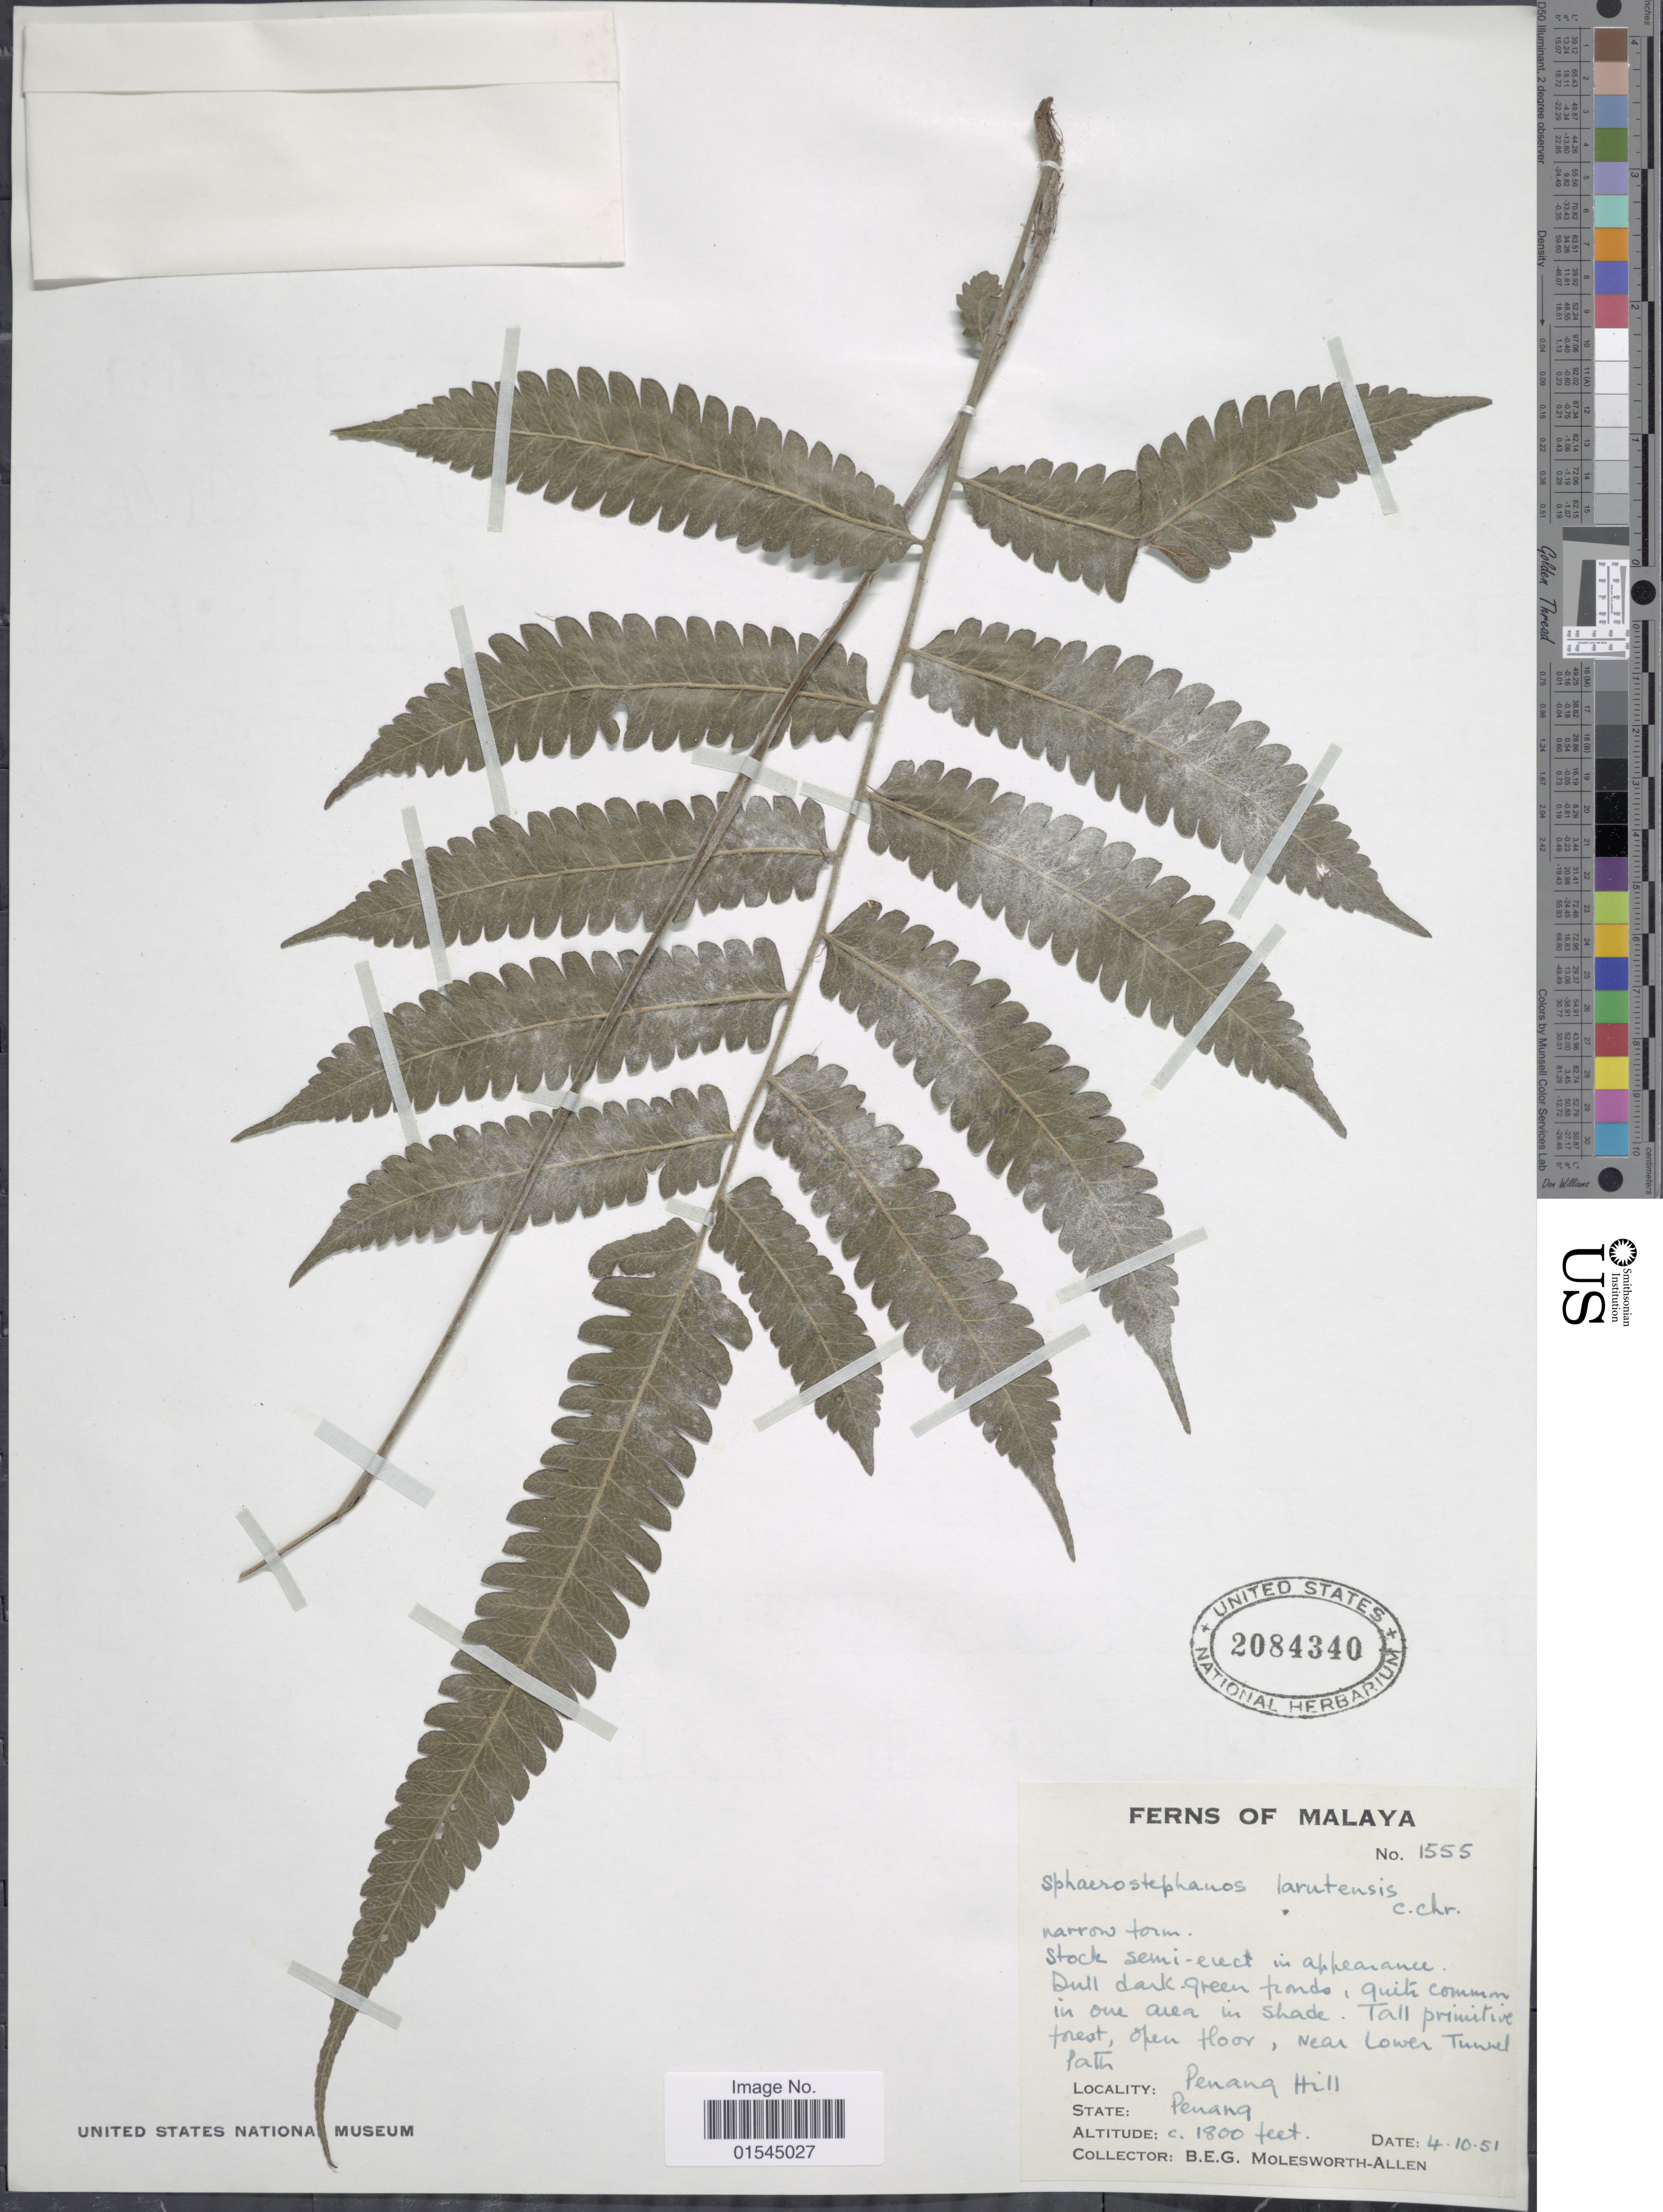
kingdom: Plantae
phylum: Tracheophyta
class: Polypodiopsida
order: Polypodiales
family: Thelypteridaceae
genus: Sphaerostephanos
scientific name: Sphaerostephanos larutensis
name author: (Bedd.) C. Chr.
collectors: B. E. G. Molesworth-Allen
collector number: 1555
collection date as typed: Transcribed d/m/y: 4/10/51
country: Malaysia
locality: Penang Hill, Penang. Malaya.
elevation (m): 549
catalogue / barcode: US 2084340